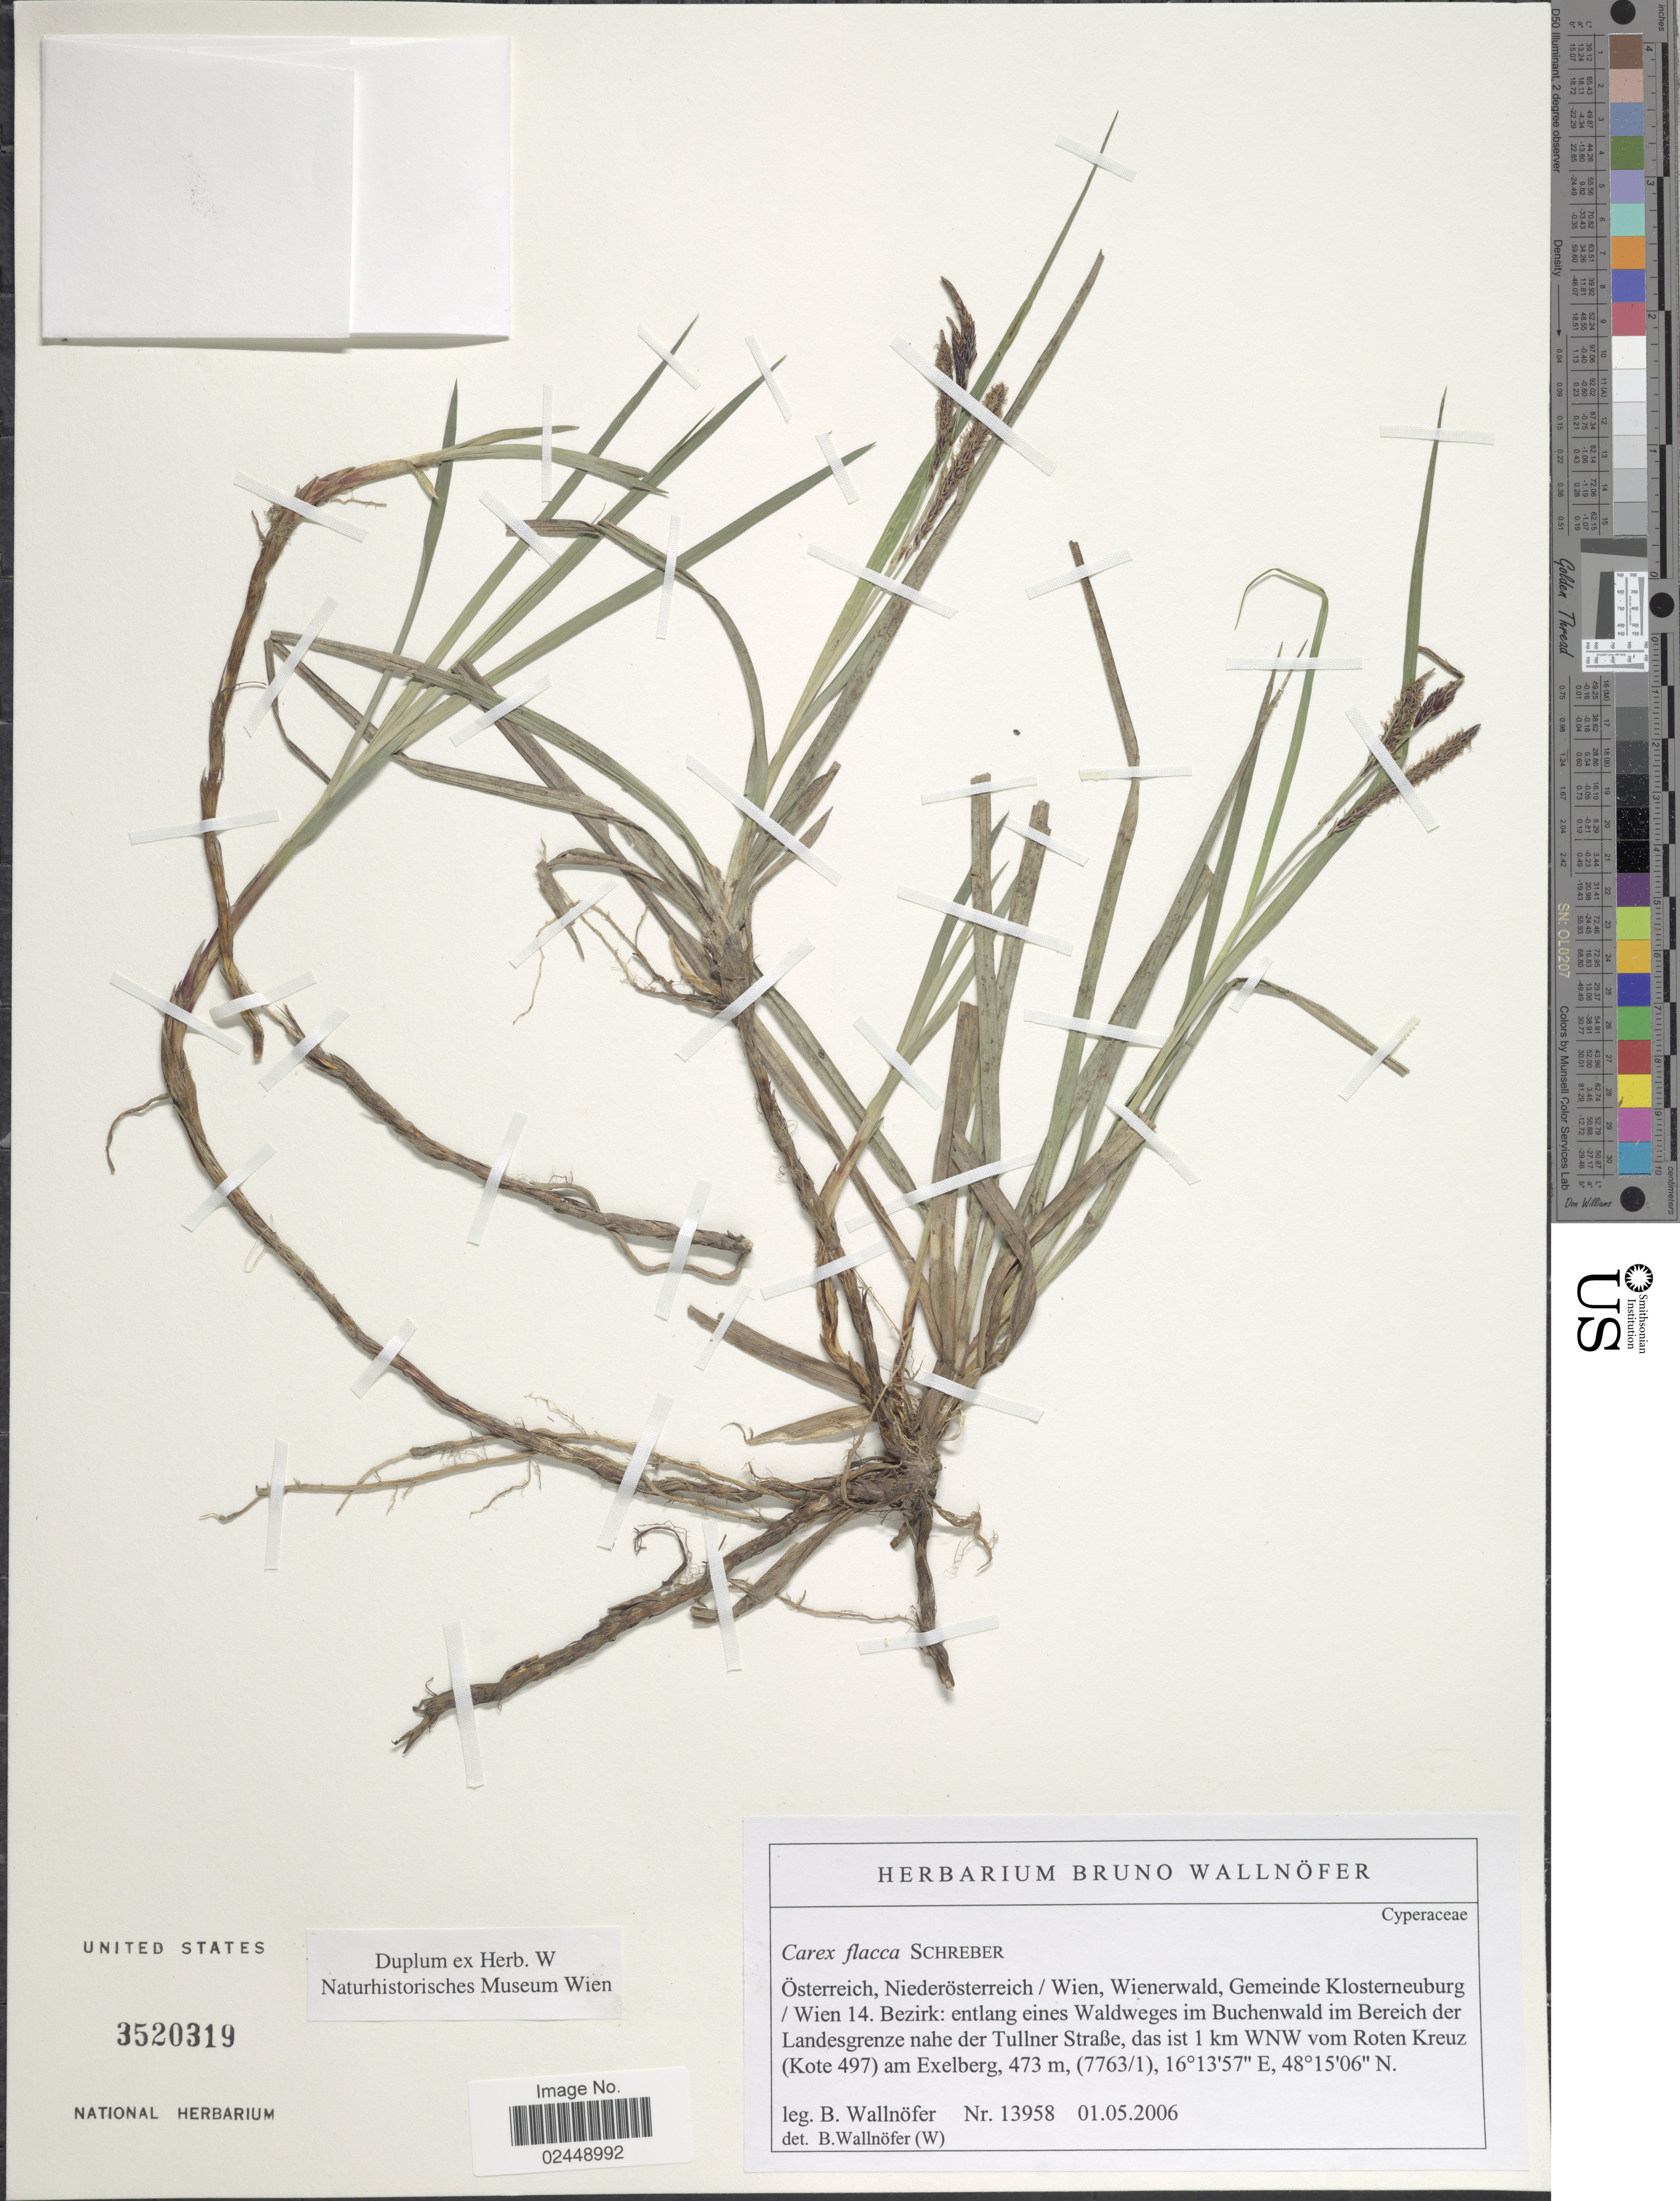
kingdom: Plantae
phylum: Tracheophyta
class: Liliopsida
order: Poales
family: Cyperaceae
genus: Carex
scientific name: Carex flacca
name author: Schreb.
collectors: B. Wallnöfer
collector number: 13958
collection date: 2006-05-01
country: Austria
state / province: Niederosterreich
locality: Ostereich, Wien/ Wienerwald, Gemeinde Klosterneuburg/ Wien 14, Bezirk: entlang eines Waldweges im Buchenwald im Bereich der Landesgrenze nahe der Tullner Strabe, das ist 1 km WNW vom Roten Kreuz (Kote 497) am Exelberg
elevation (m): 473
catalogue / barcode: US 3520319